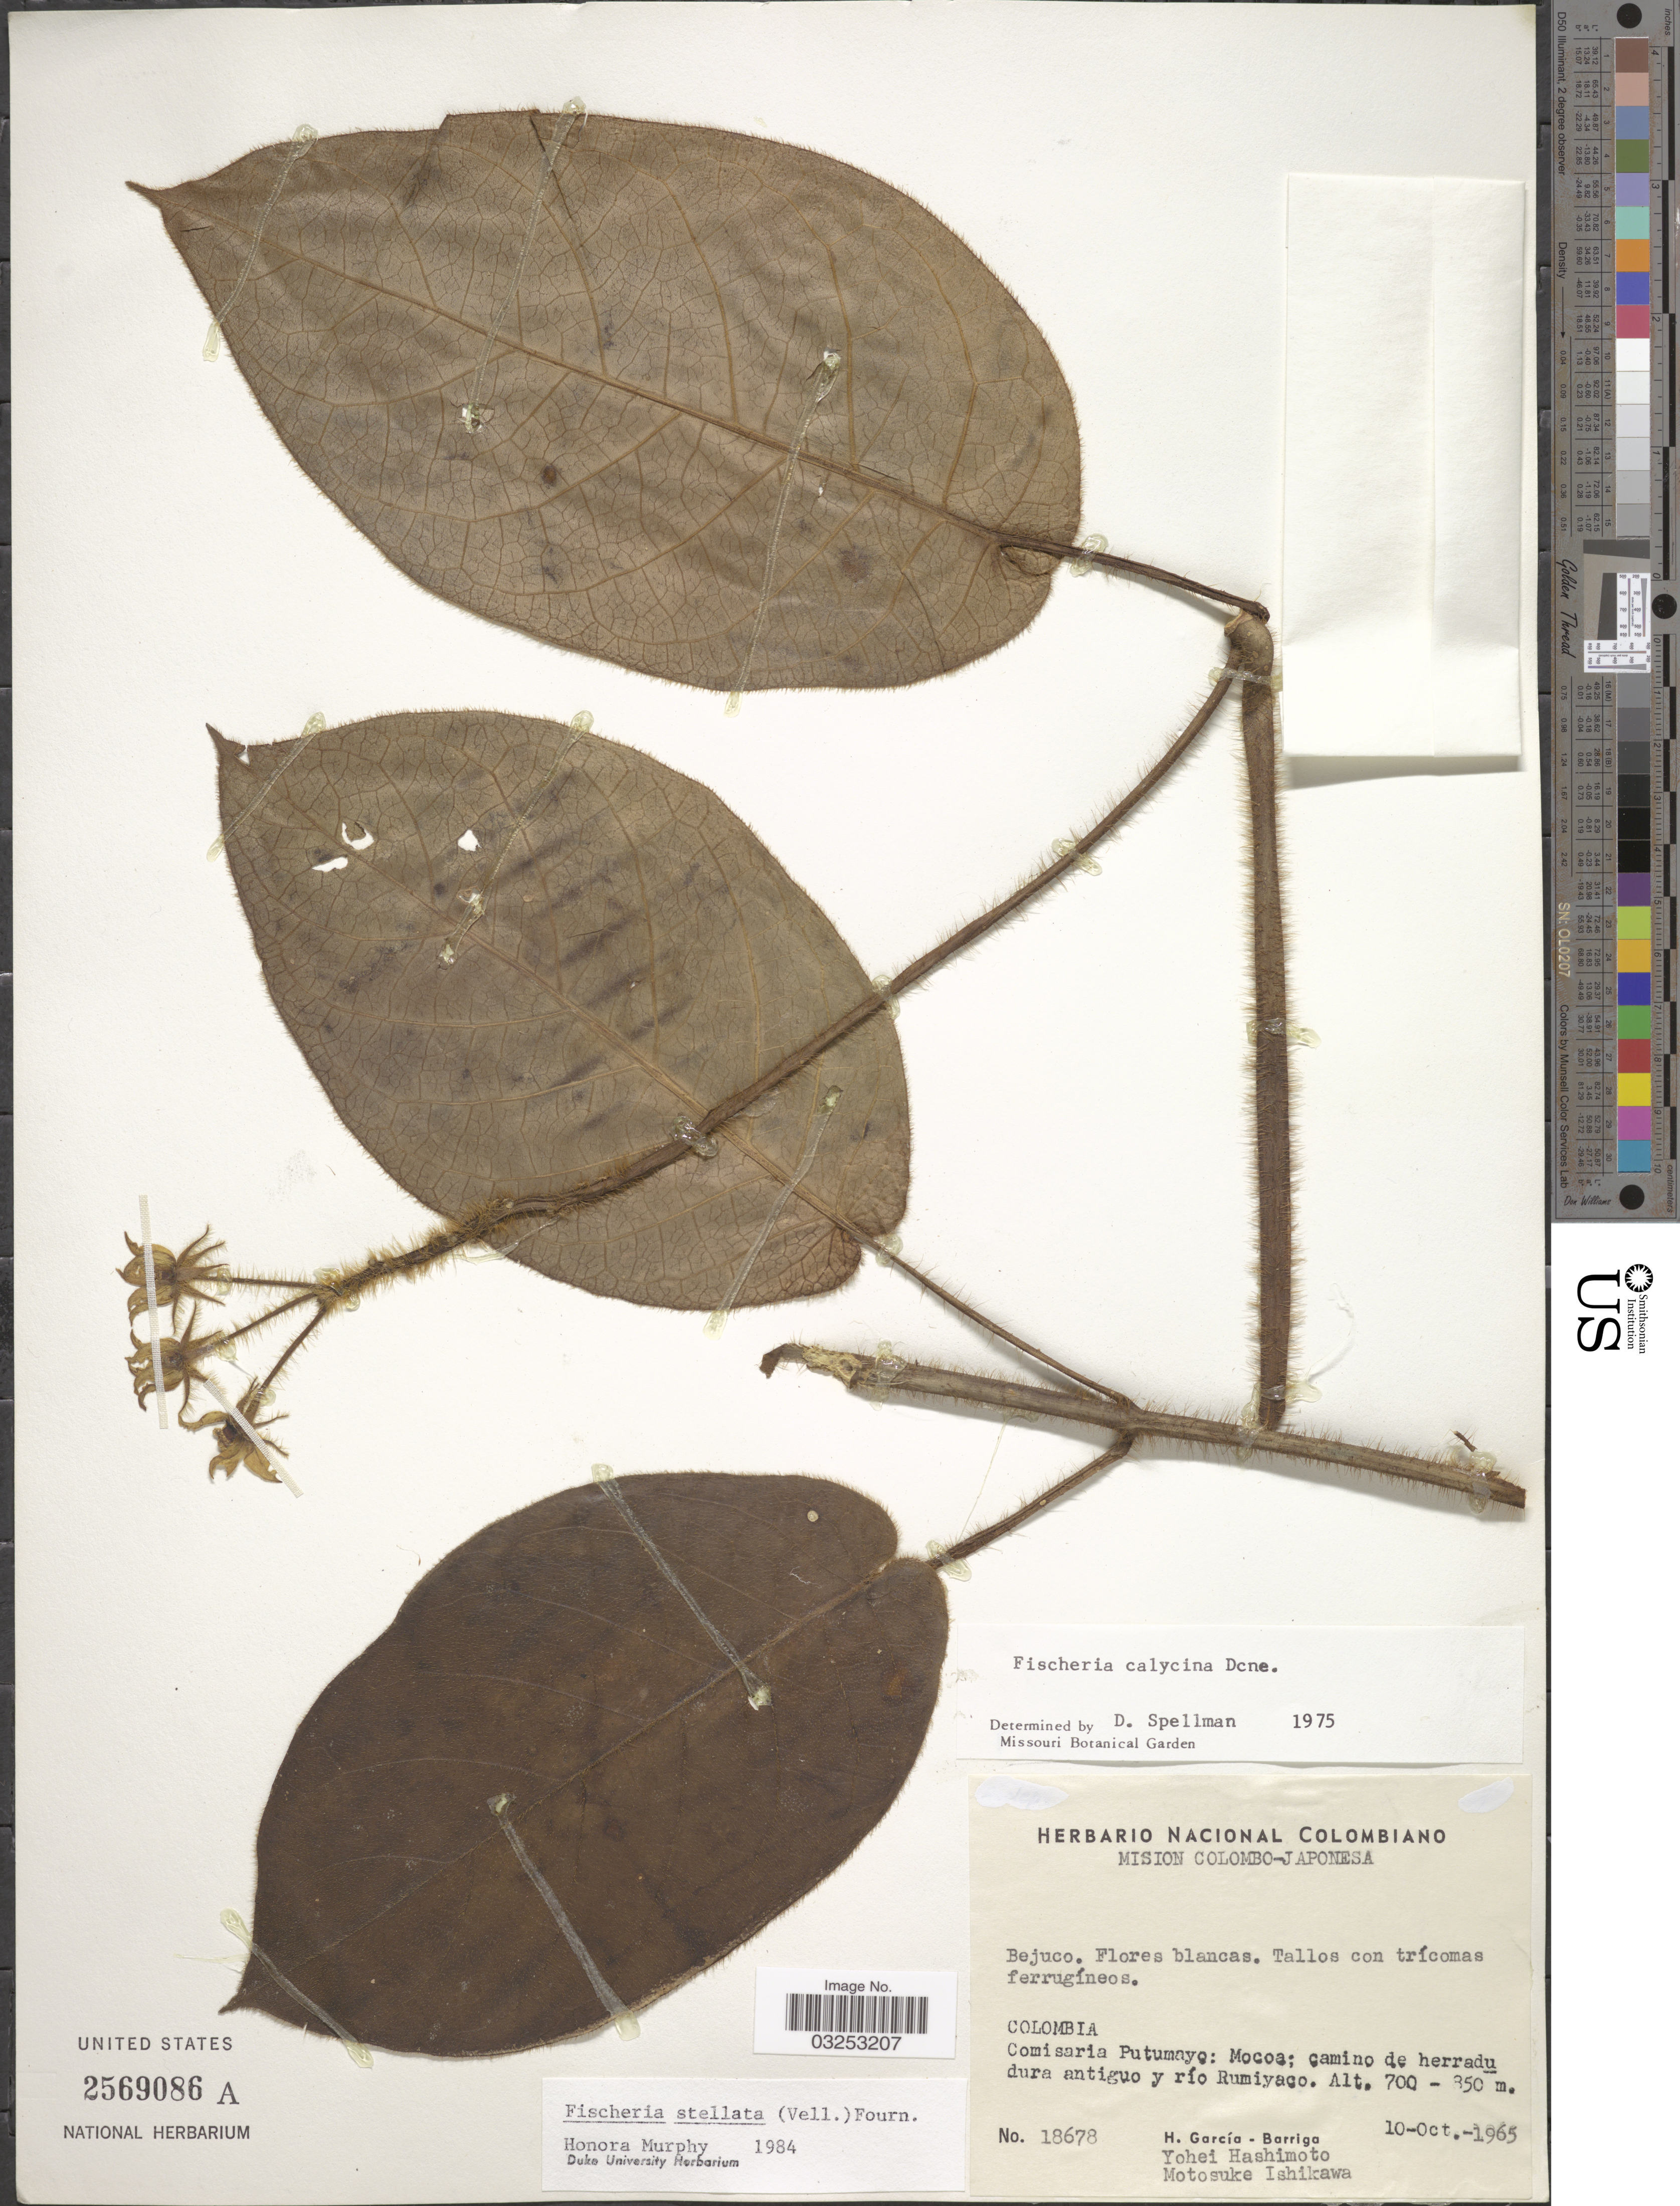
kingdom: Plantae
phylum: Tracheophyta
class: Magnoliopsida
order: Gentianales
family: Apocynaceae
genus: Fischeria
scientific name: Fischeria stellata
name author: (Vell.) E. Fourn.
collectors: H. García Barriga, Y. Hashimoto & M. Ishikawa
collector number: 18678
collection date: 1965-10-10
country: Colombia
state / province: Putumayo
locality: Comisaria Putumayo: Mocoa: camino de herradu dura antiguo y río Rumiyaco.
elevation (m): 700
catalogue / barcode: US 2569086A